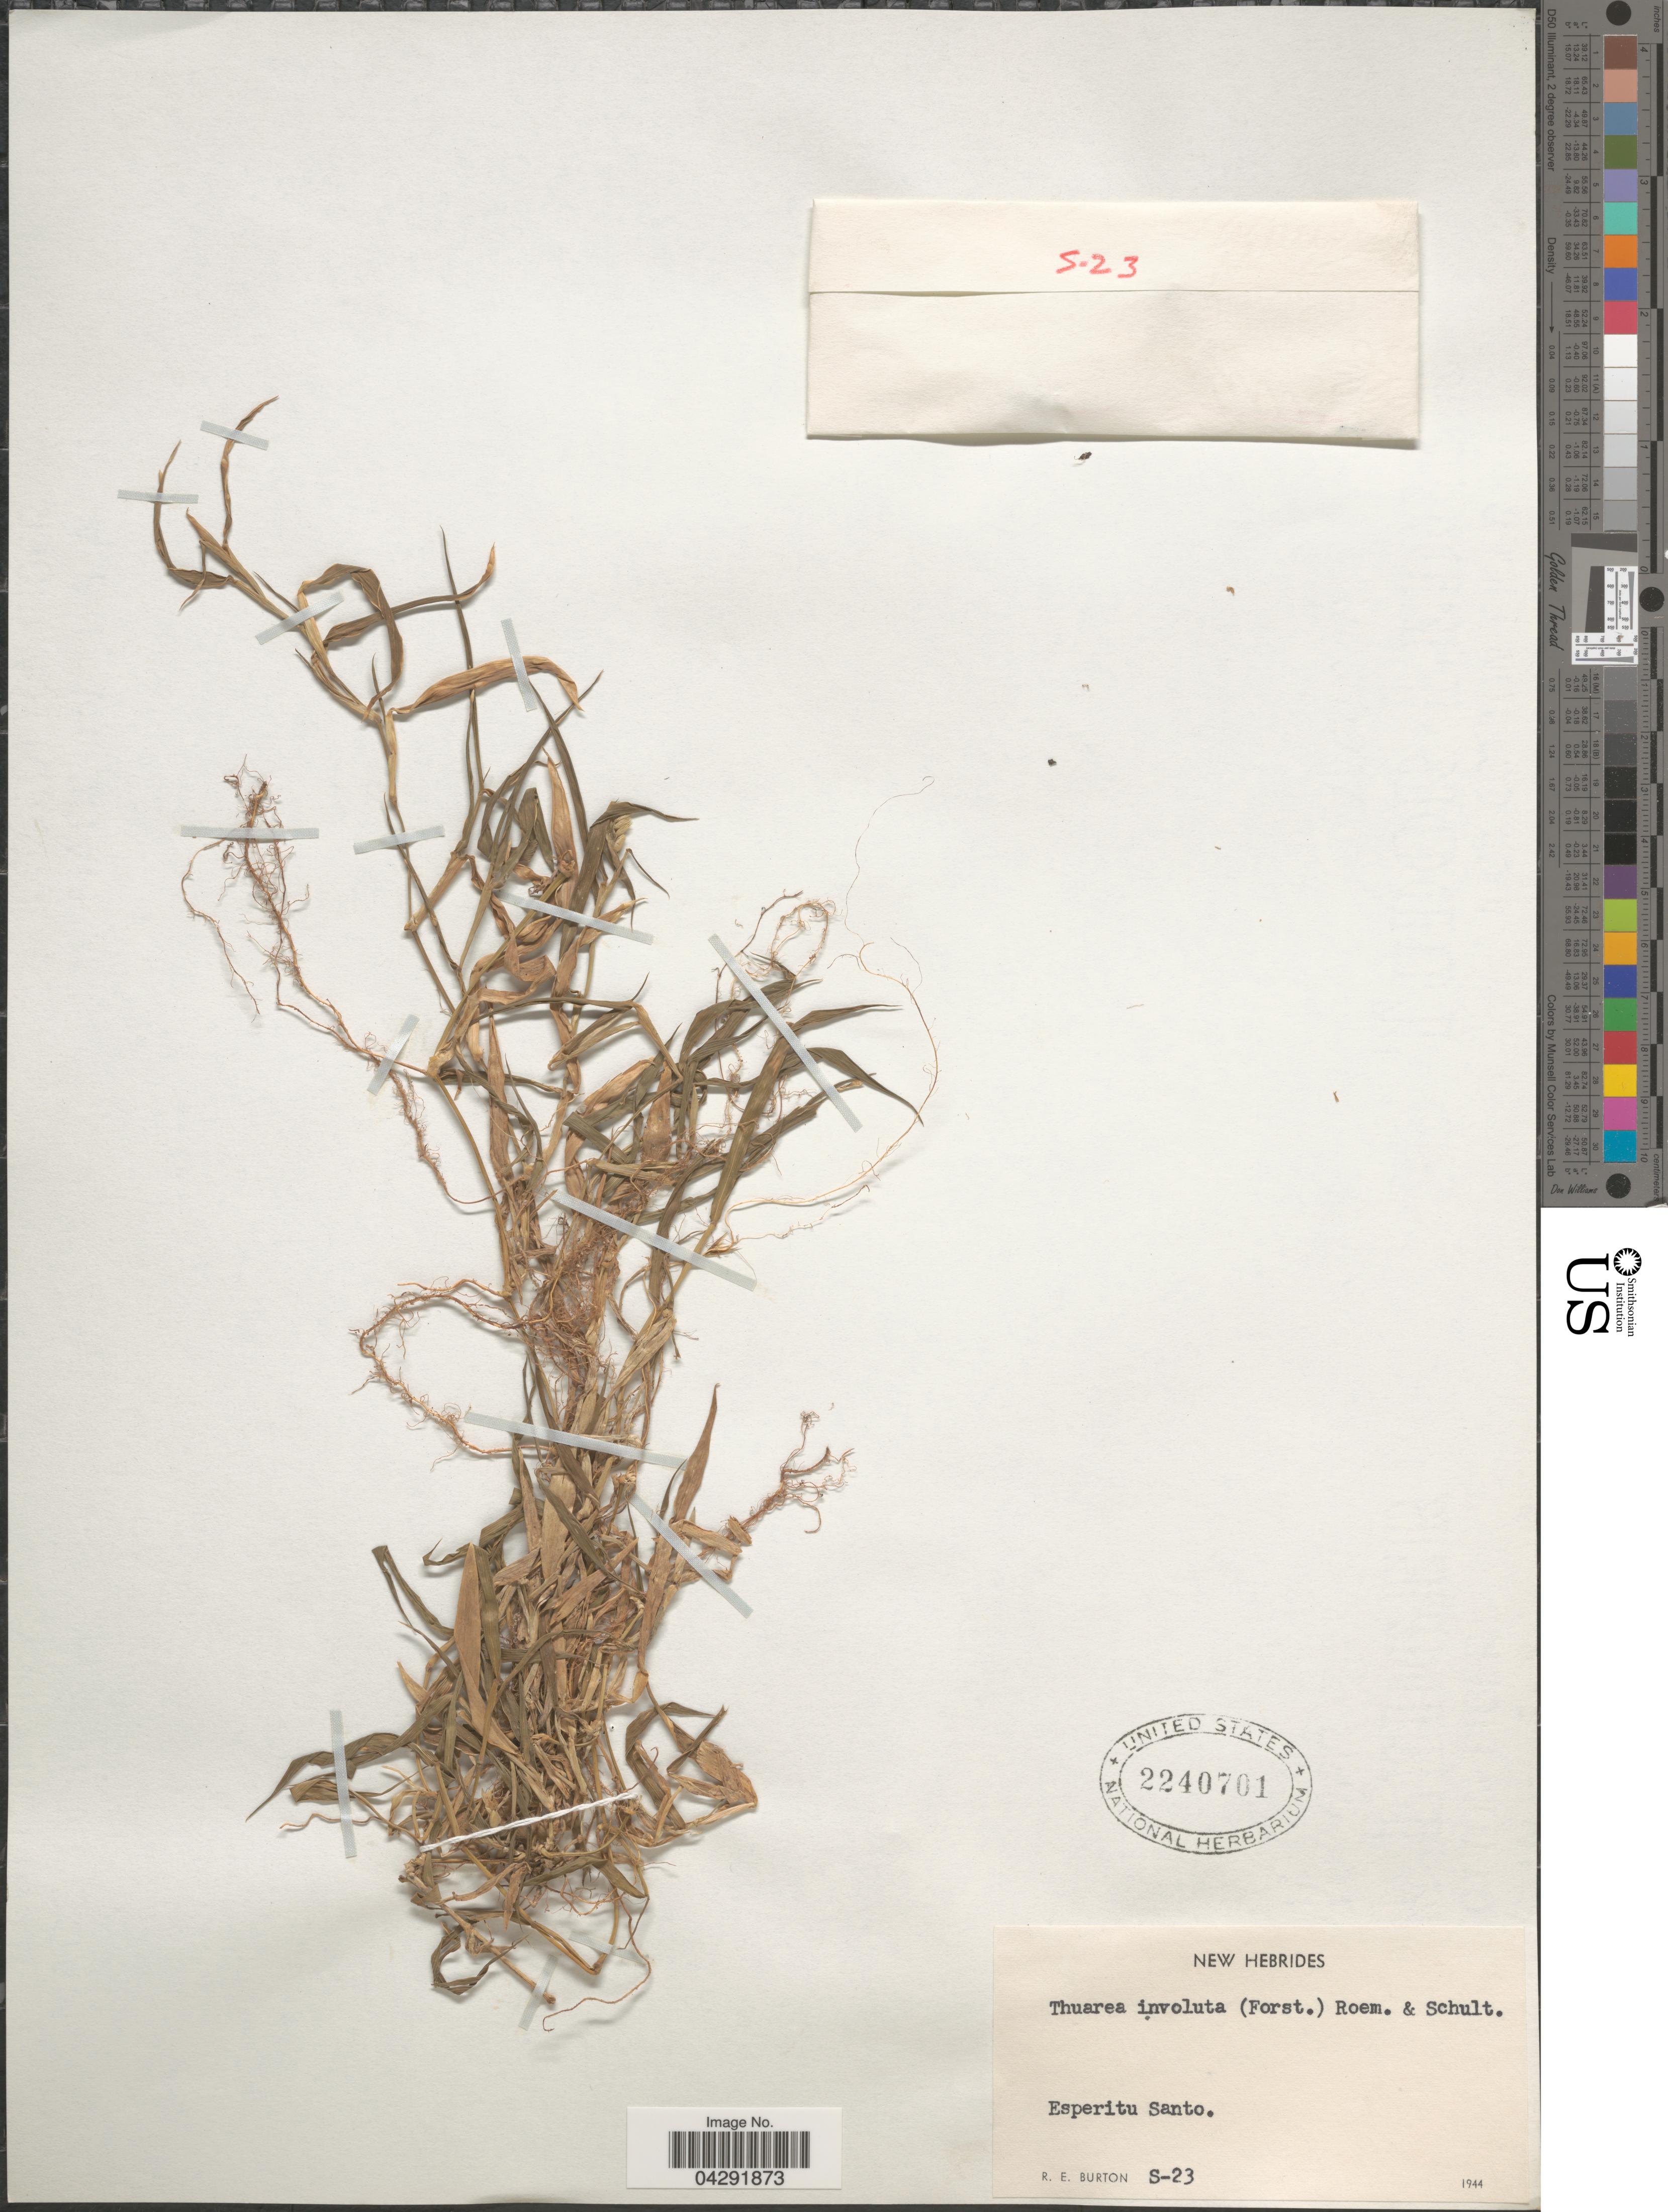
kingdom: Plantae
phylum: Tracheophyta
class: Liliopsida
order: Poales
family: Poaceae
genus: Thuarea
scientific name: Thuarea involuta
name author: (G. Forst.) R. Br. ex Sm.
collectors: R. Burton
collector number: S-23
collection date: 1944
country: Vanuatu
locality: New Hebrides. Esperitu Santo.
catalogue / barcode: US 2240701